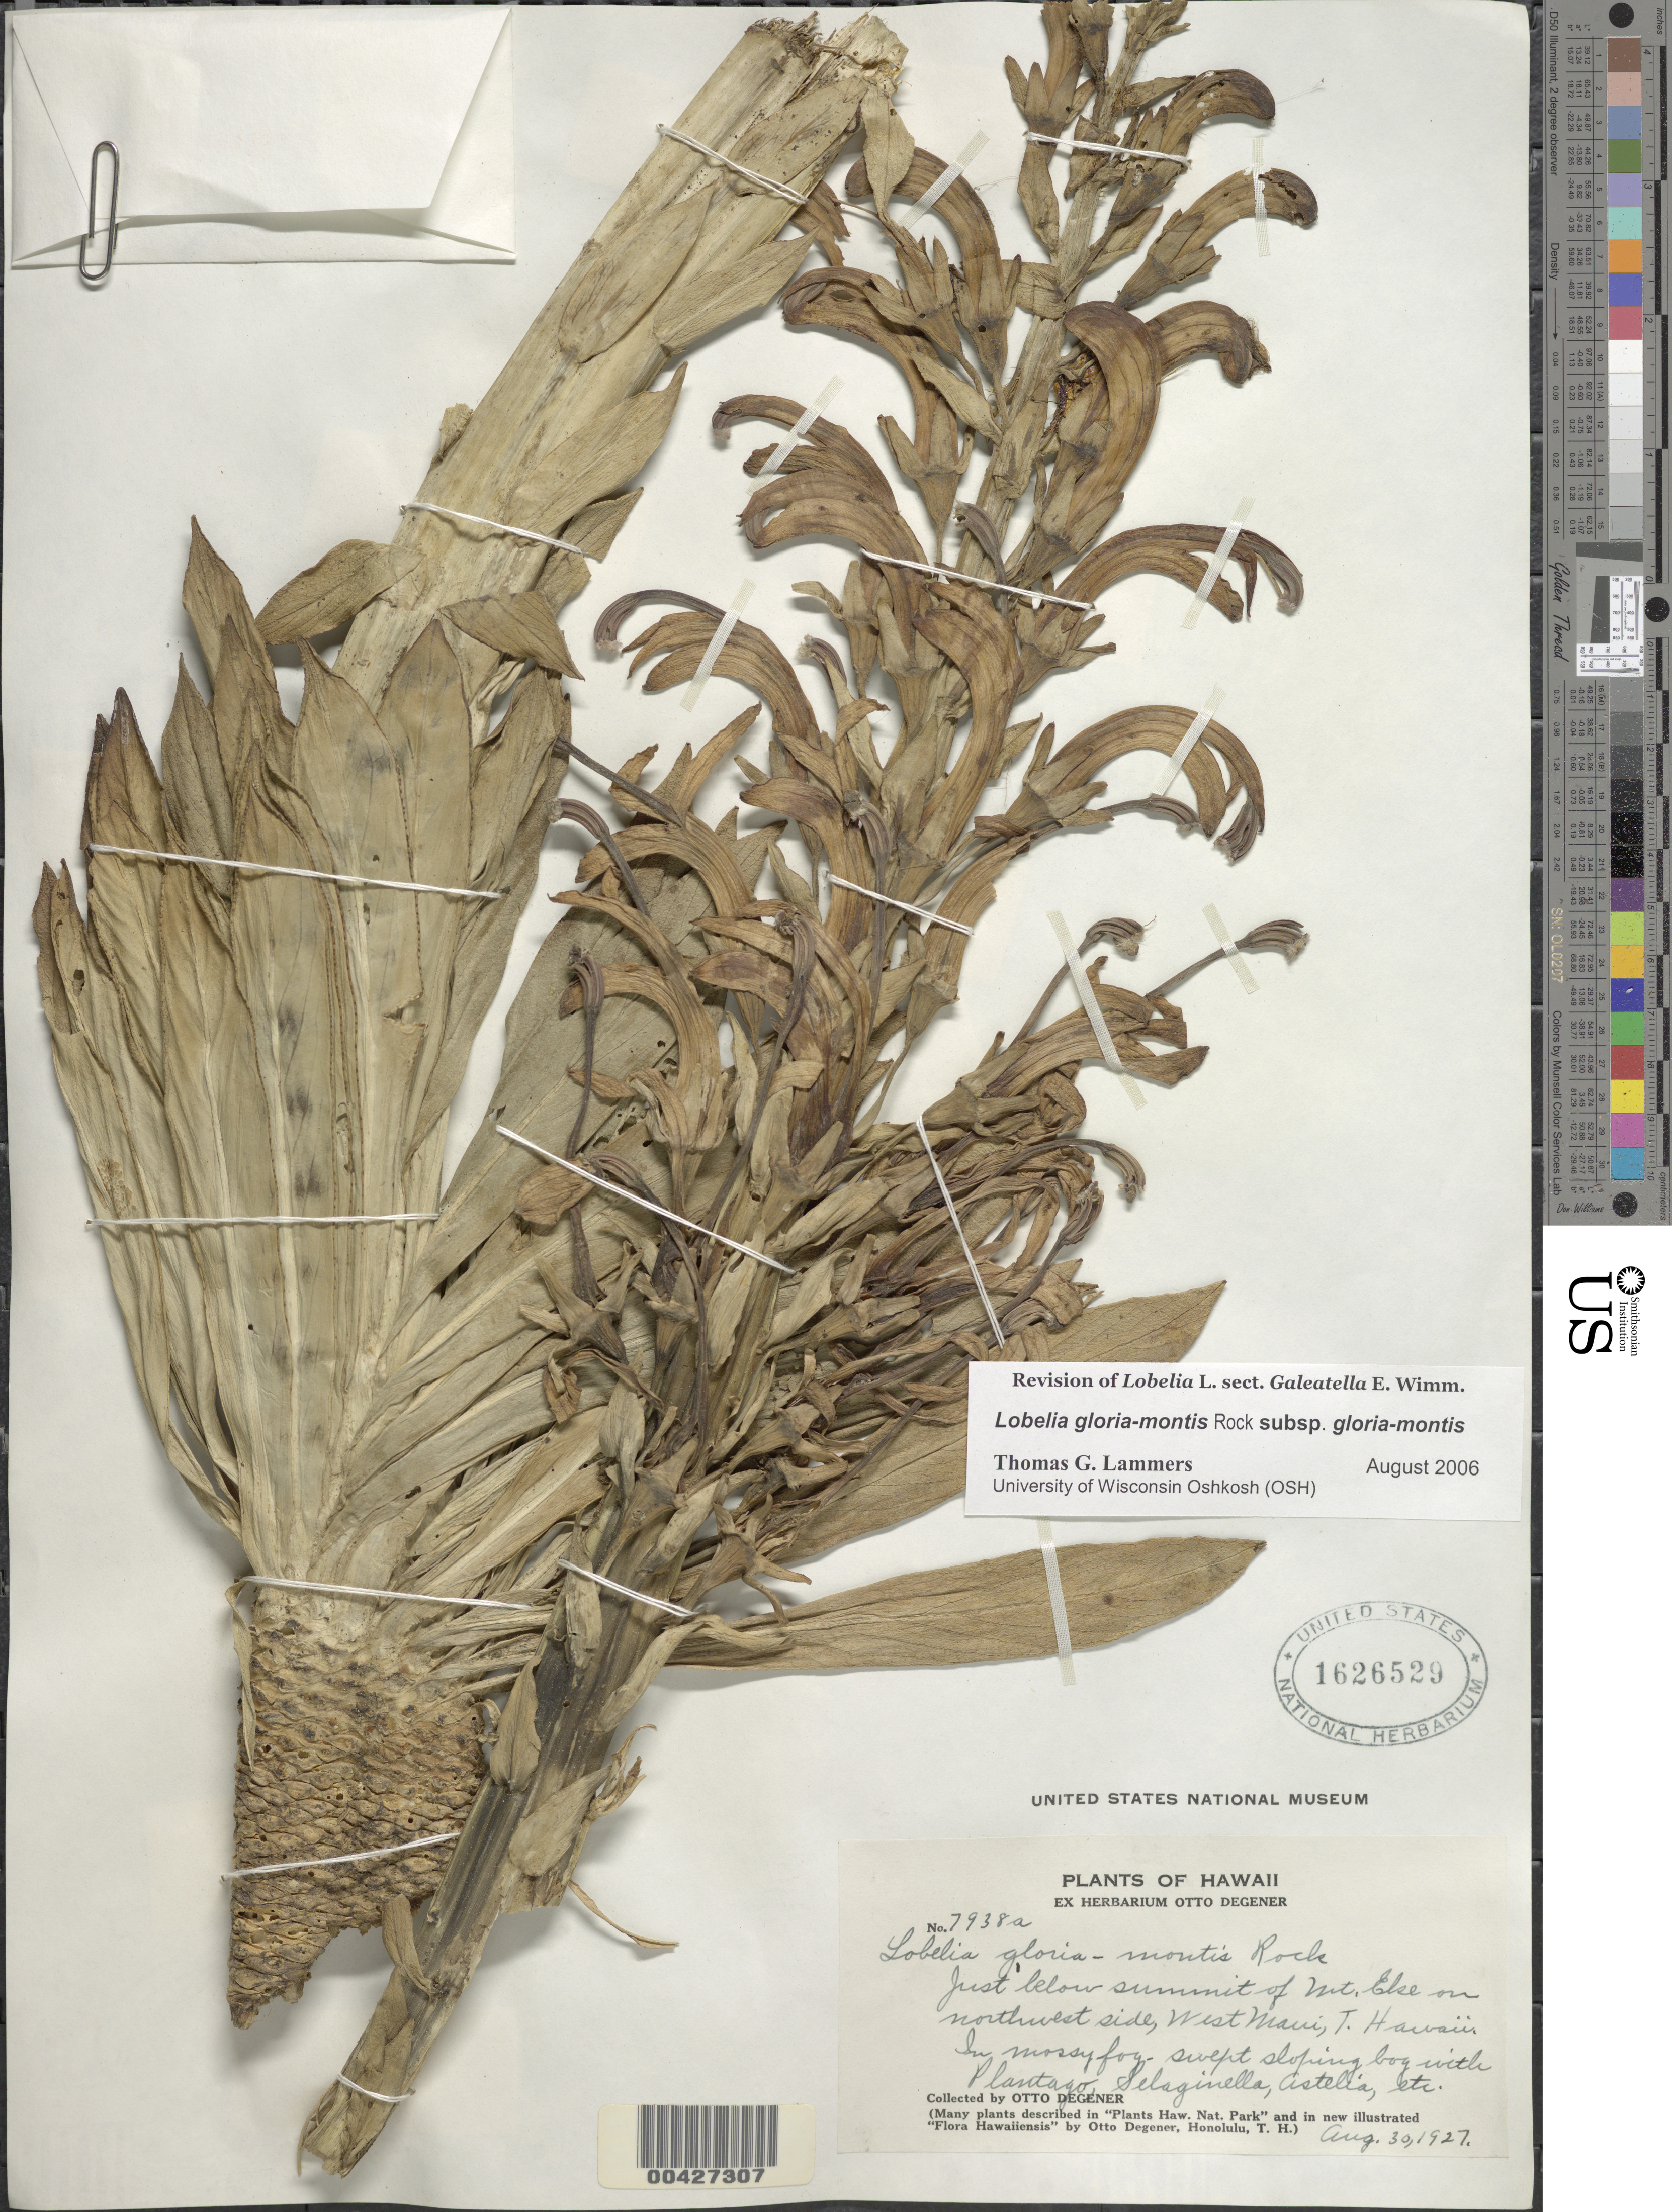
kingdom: Plantae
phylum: Tracheophyta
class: Magnoliopsida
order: Asterales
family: Campanulaceae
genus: Lobelia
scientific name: Lobelia gloria-montis subsp. gloria-montis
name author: Rock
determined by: Lammers, T. G.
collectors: O. Degener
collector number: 7938a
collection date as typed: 30 Aug 1927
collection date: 1927-08-30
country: United States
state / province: Hawaii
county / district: Maui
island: Maui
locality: Just below the summit of Mount Eke on northwest side, West Maui.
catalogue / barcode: US 1626529